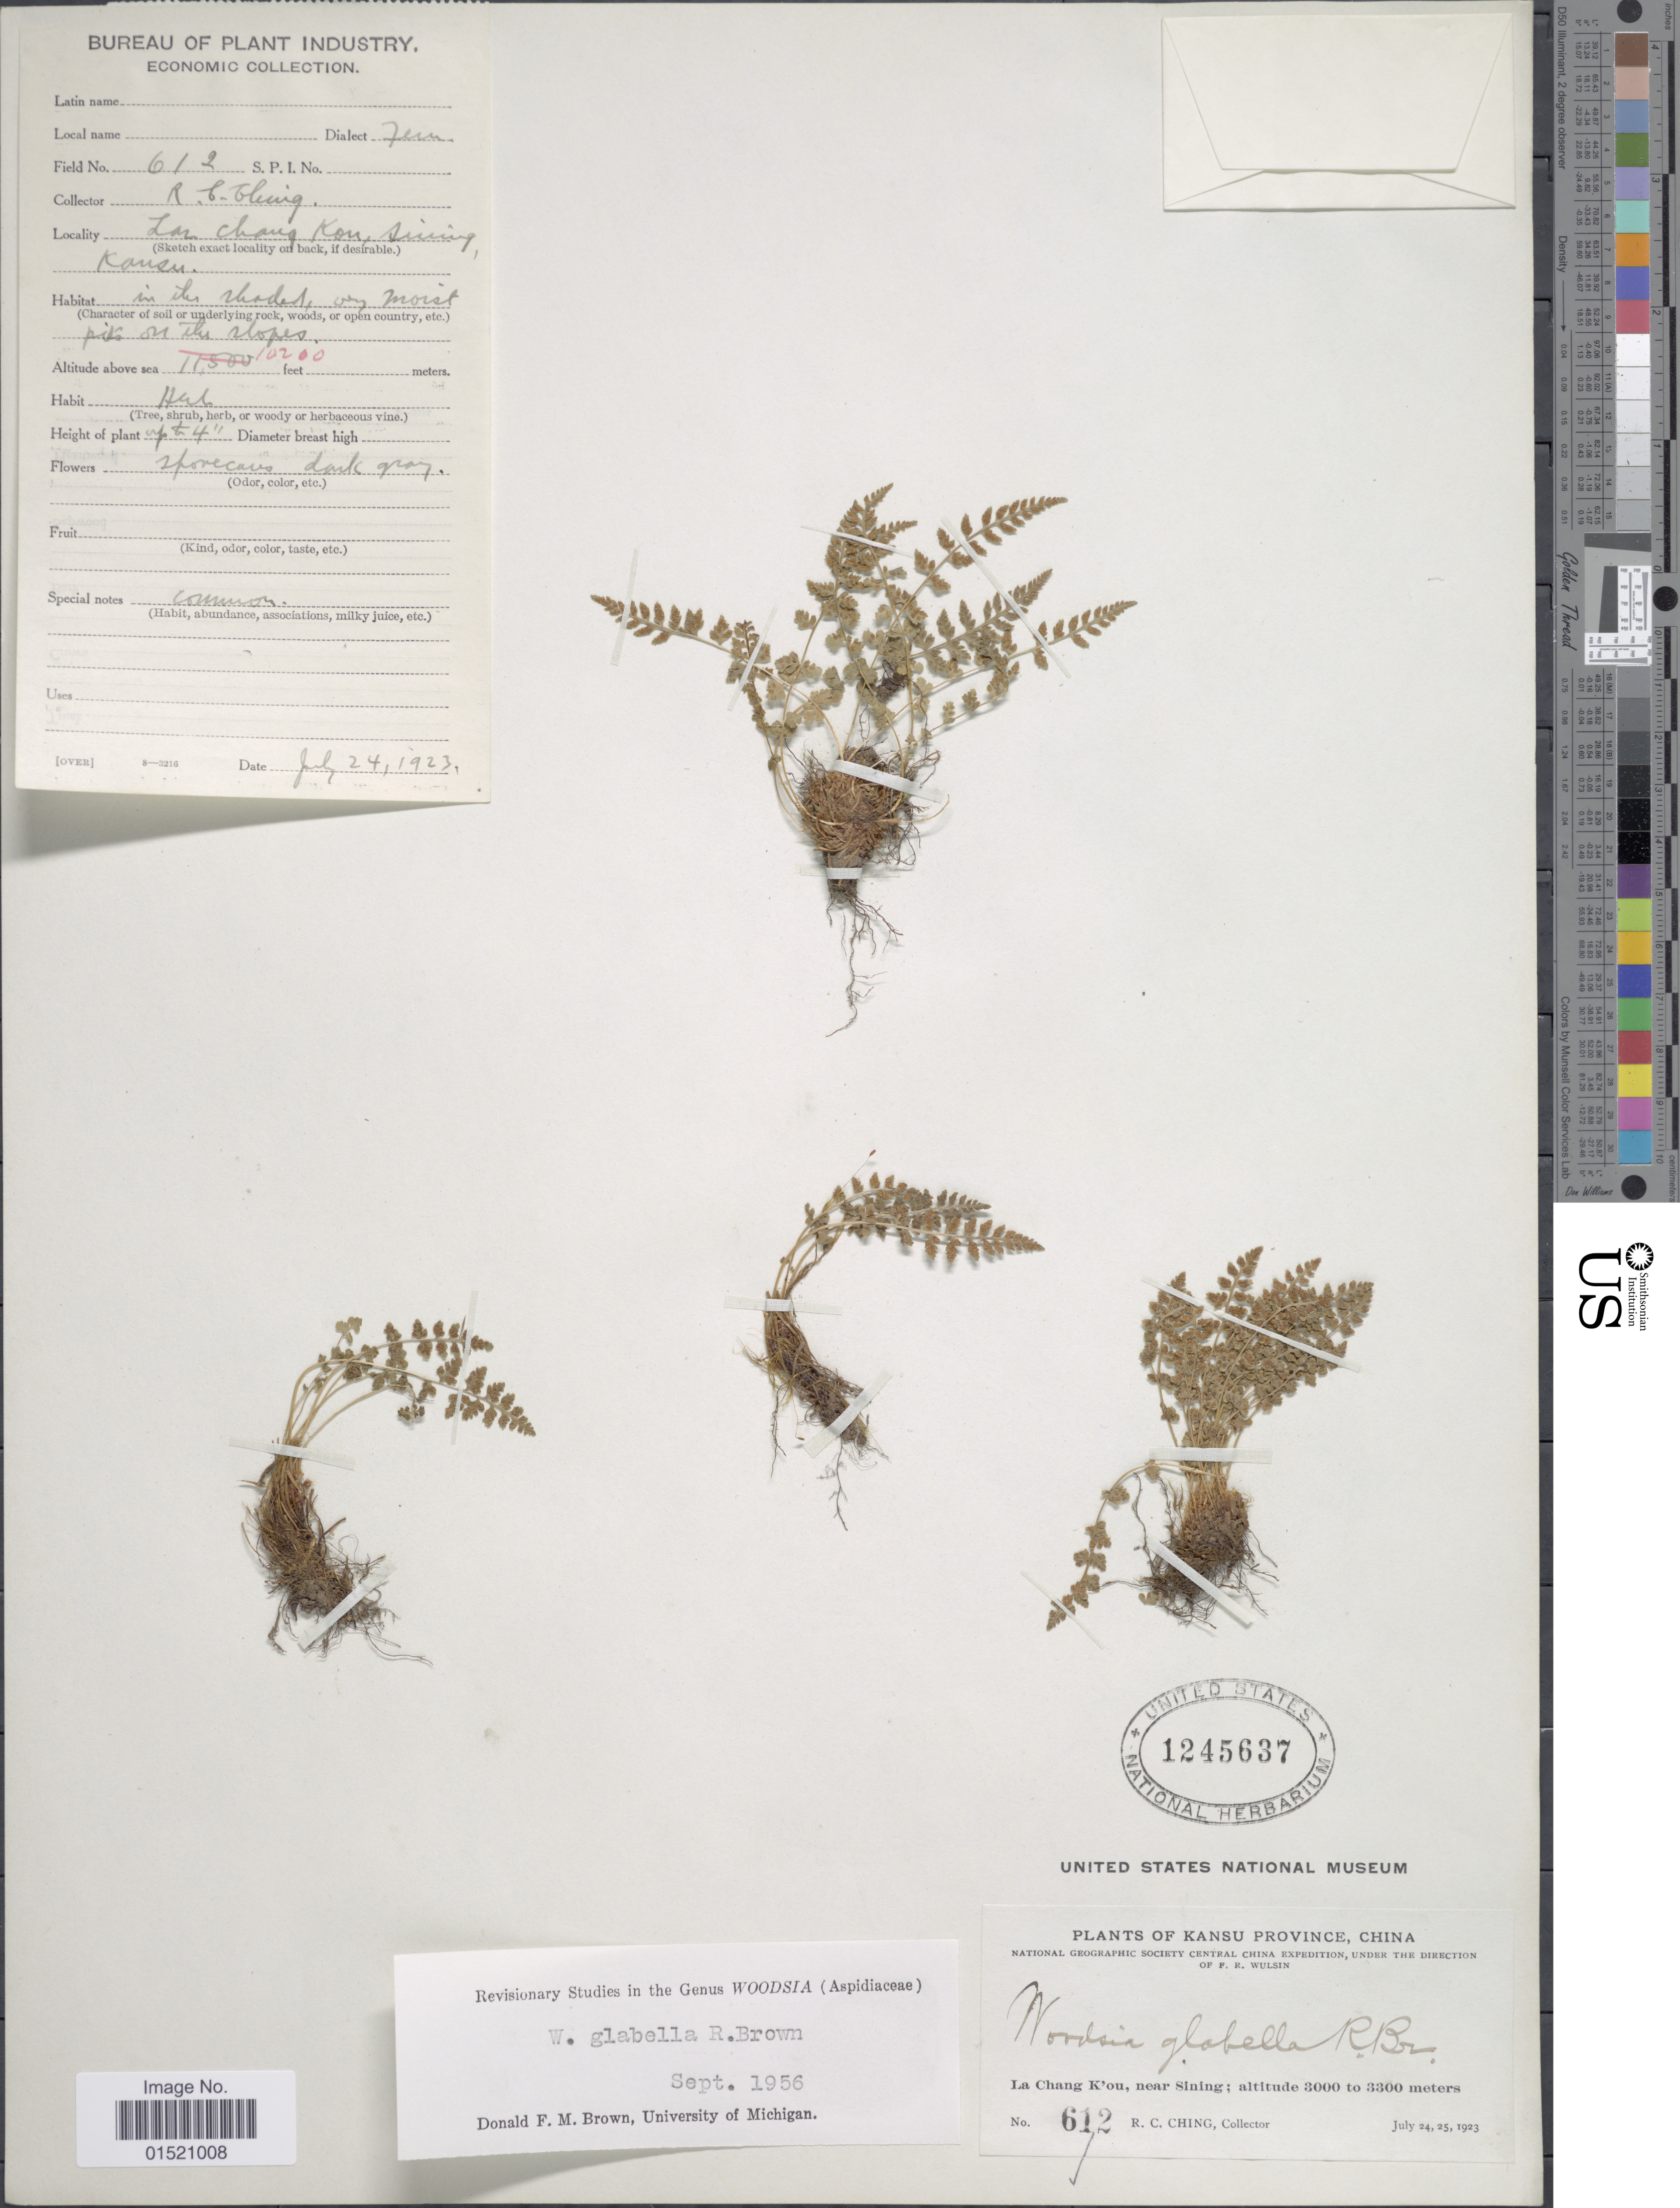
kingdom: Plantae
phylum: Tracheophyta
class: Polypodiopsida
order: Polypodiales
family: Woodsiaceae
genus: Woodsia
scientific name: Woodsia glabella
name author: R. Br.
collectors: R. C. Ching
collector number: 612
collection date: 1923-07-24/1923-07-25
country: China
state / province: Gansu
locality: Kansu Province, La Chang K'ou, near Sining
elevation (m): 3000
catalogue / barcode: US 1245637